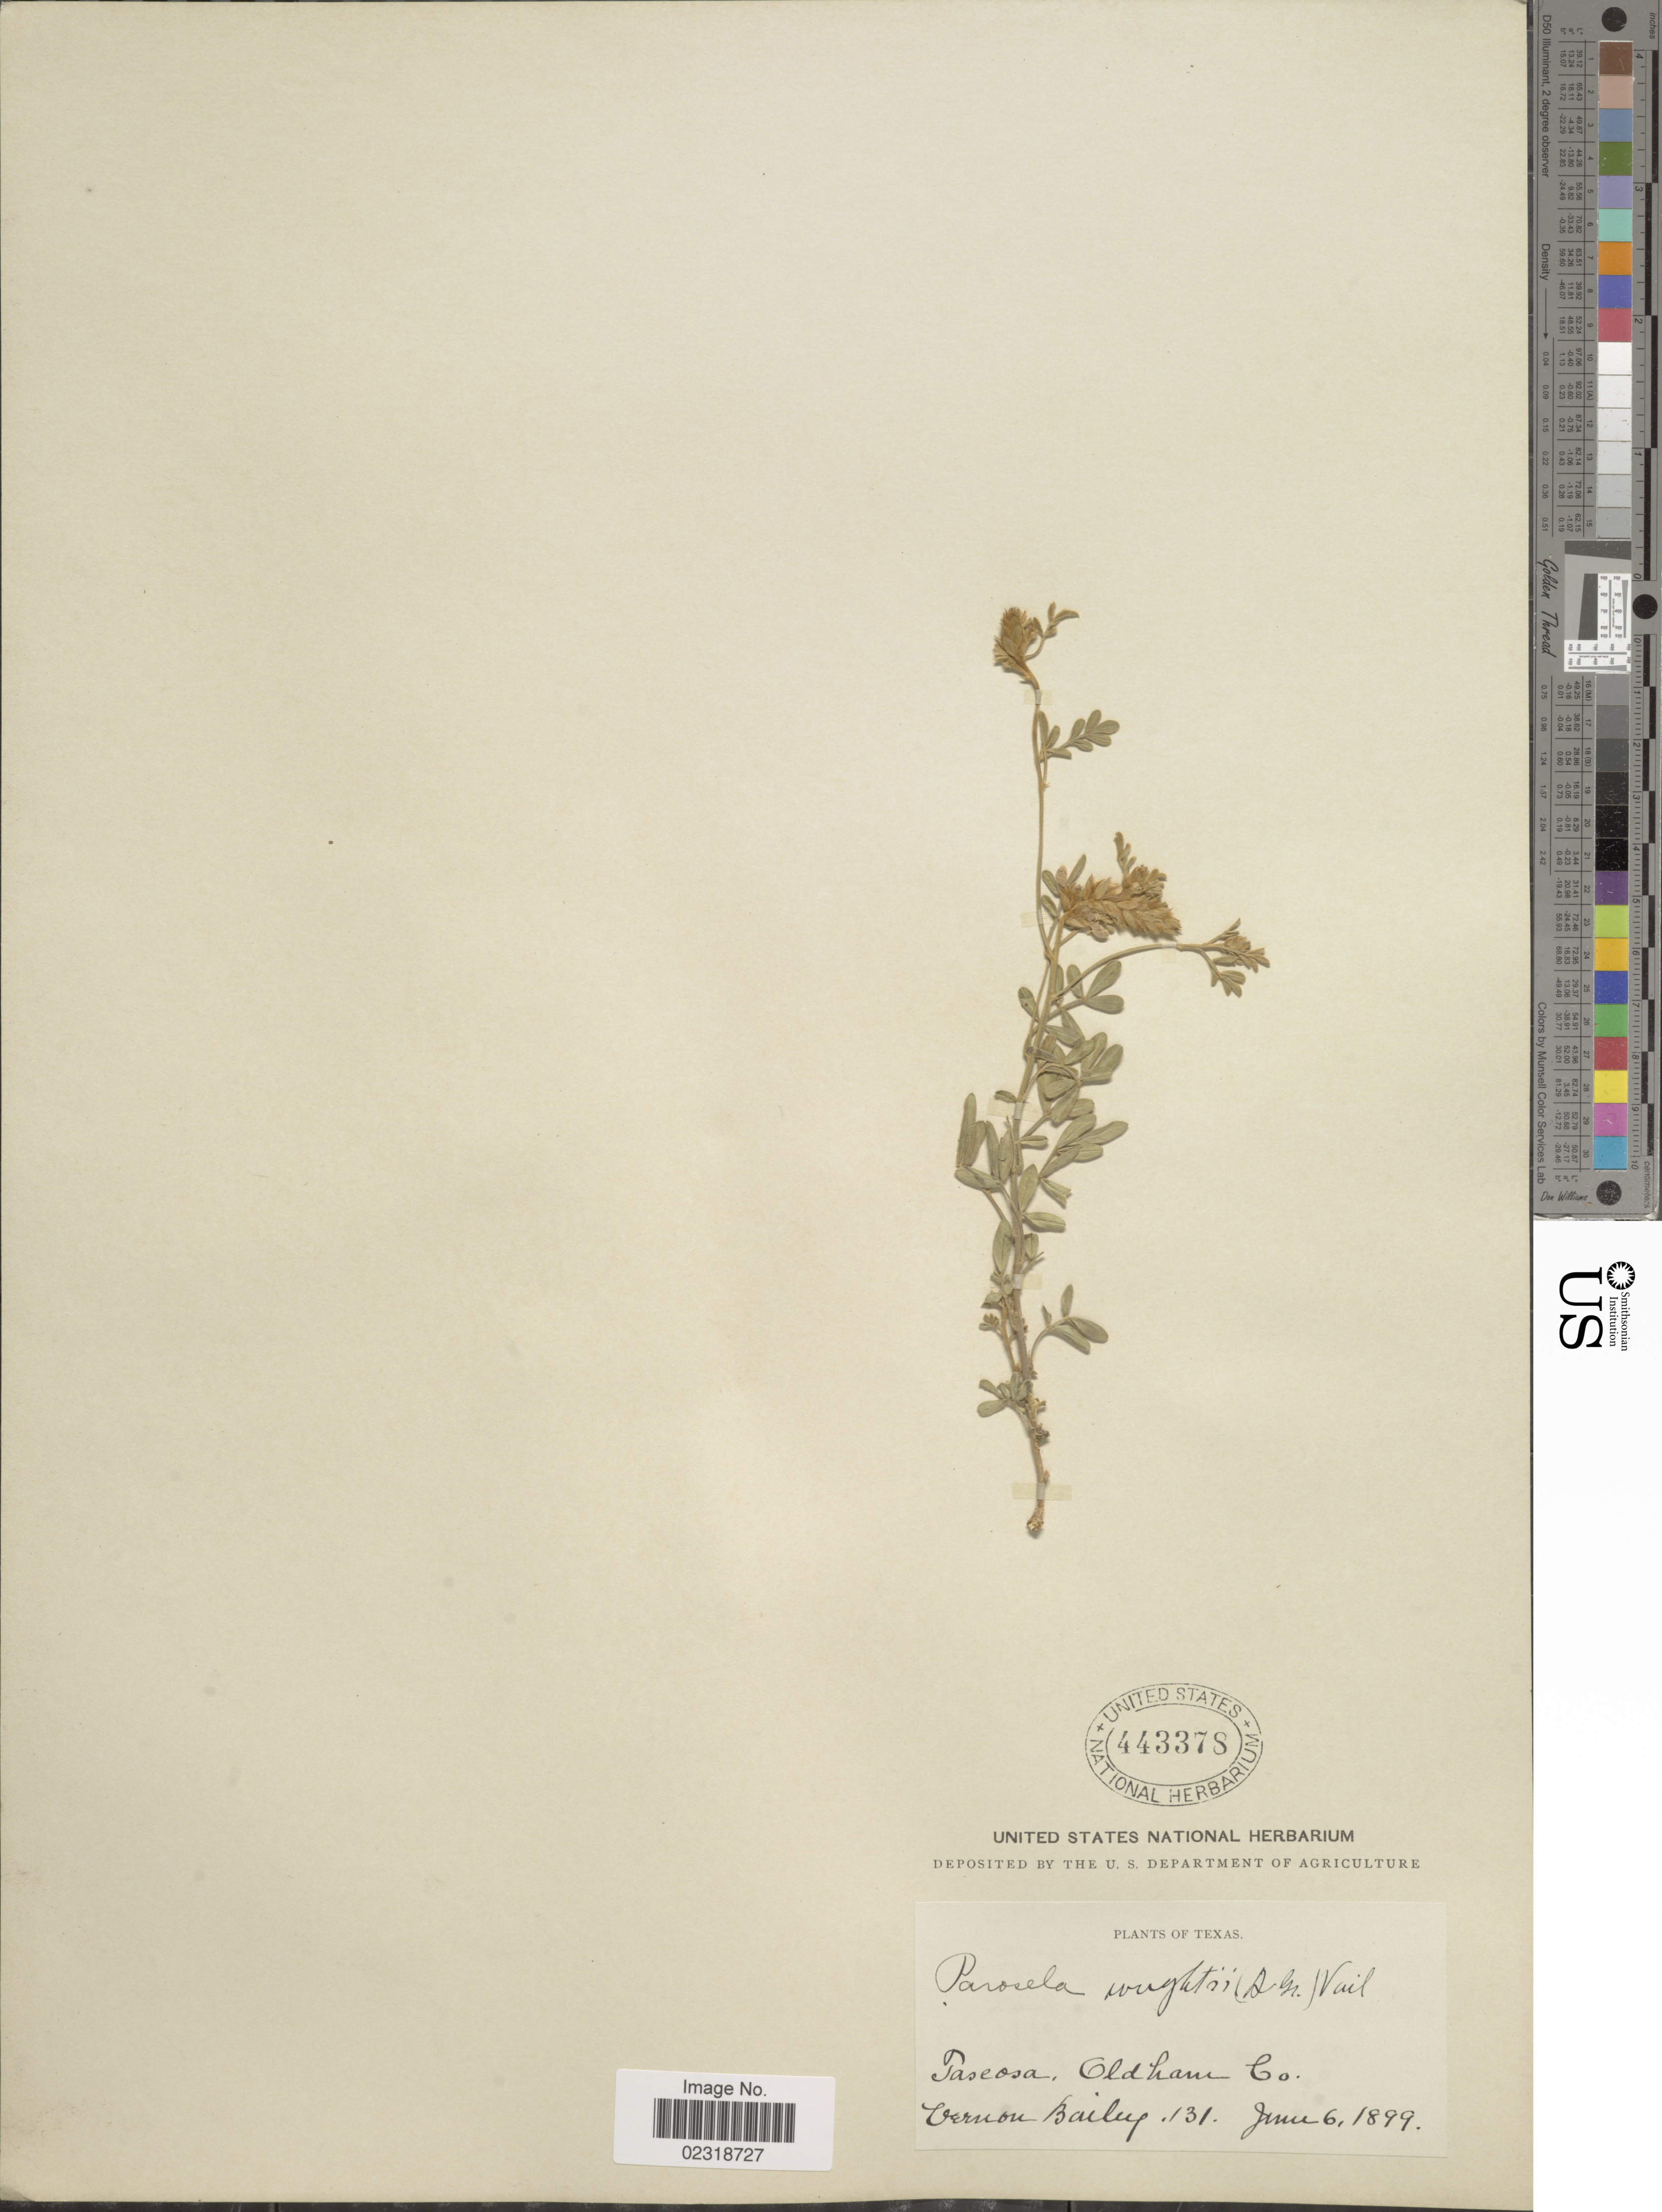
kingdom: Plantae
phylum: Tracheophyta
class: Magnoliopsida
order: Fabales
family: Fabaceae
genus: Dalea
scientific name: Dalea wrightii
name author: A. Gray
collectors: V. O. Bailey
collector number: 131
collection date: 1899-06-06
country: United States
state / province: Texas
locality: Taseosa, Oldham Co.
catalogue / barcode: US 443378